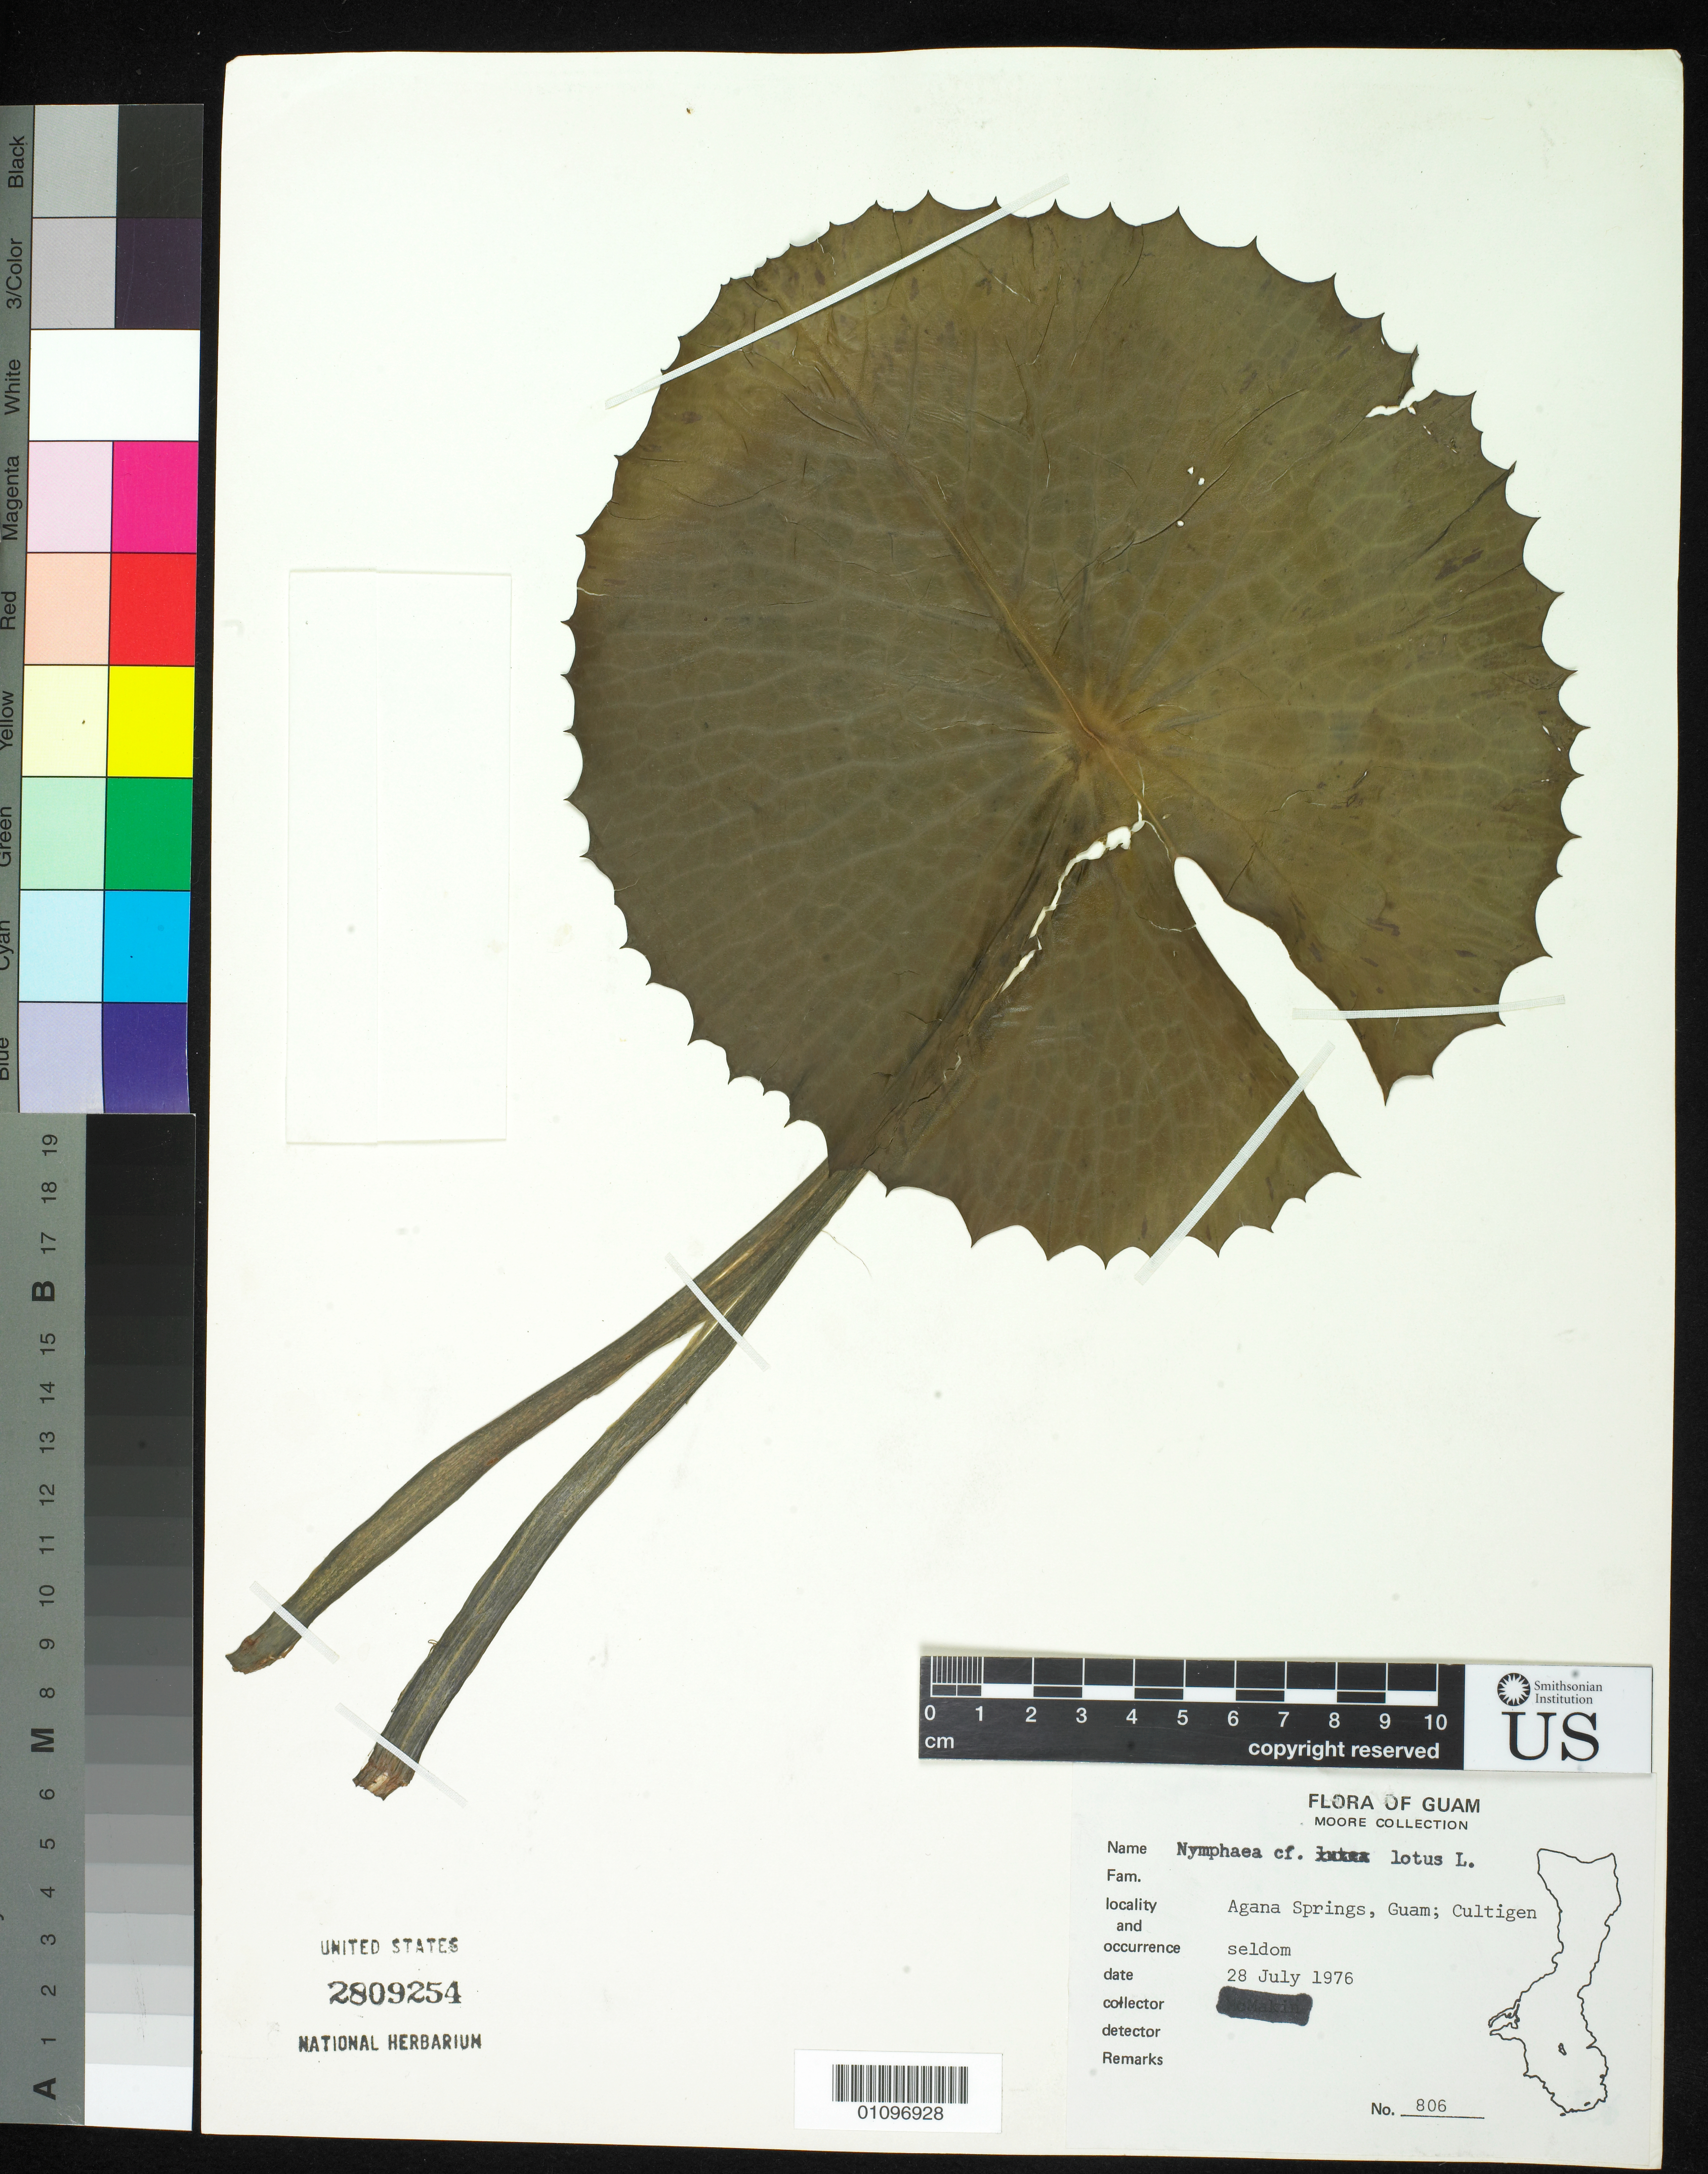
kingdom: Plantae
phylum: Tracheophyta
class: Magnoliopsida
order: Nymphaeales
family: Nymphaeaceae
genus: Nymphaea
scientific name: Nymphaea lotus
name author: L.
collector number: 806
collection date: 1976-07-28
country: Guam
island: Guam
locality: Agana Springs, Guam; Cultigen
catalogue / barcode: US 2809254